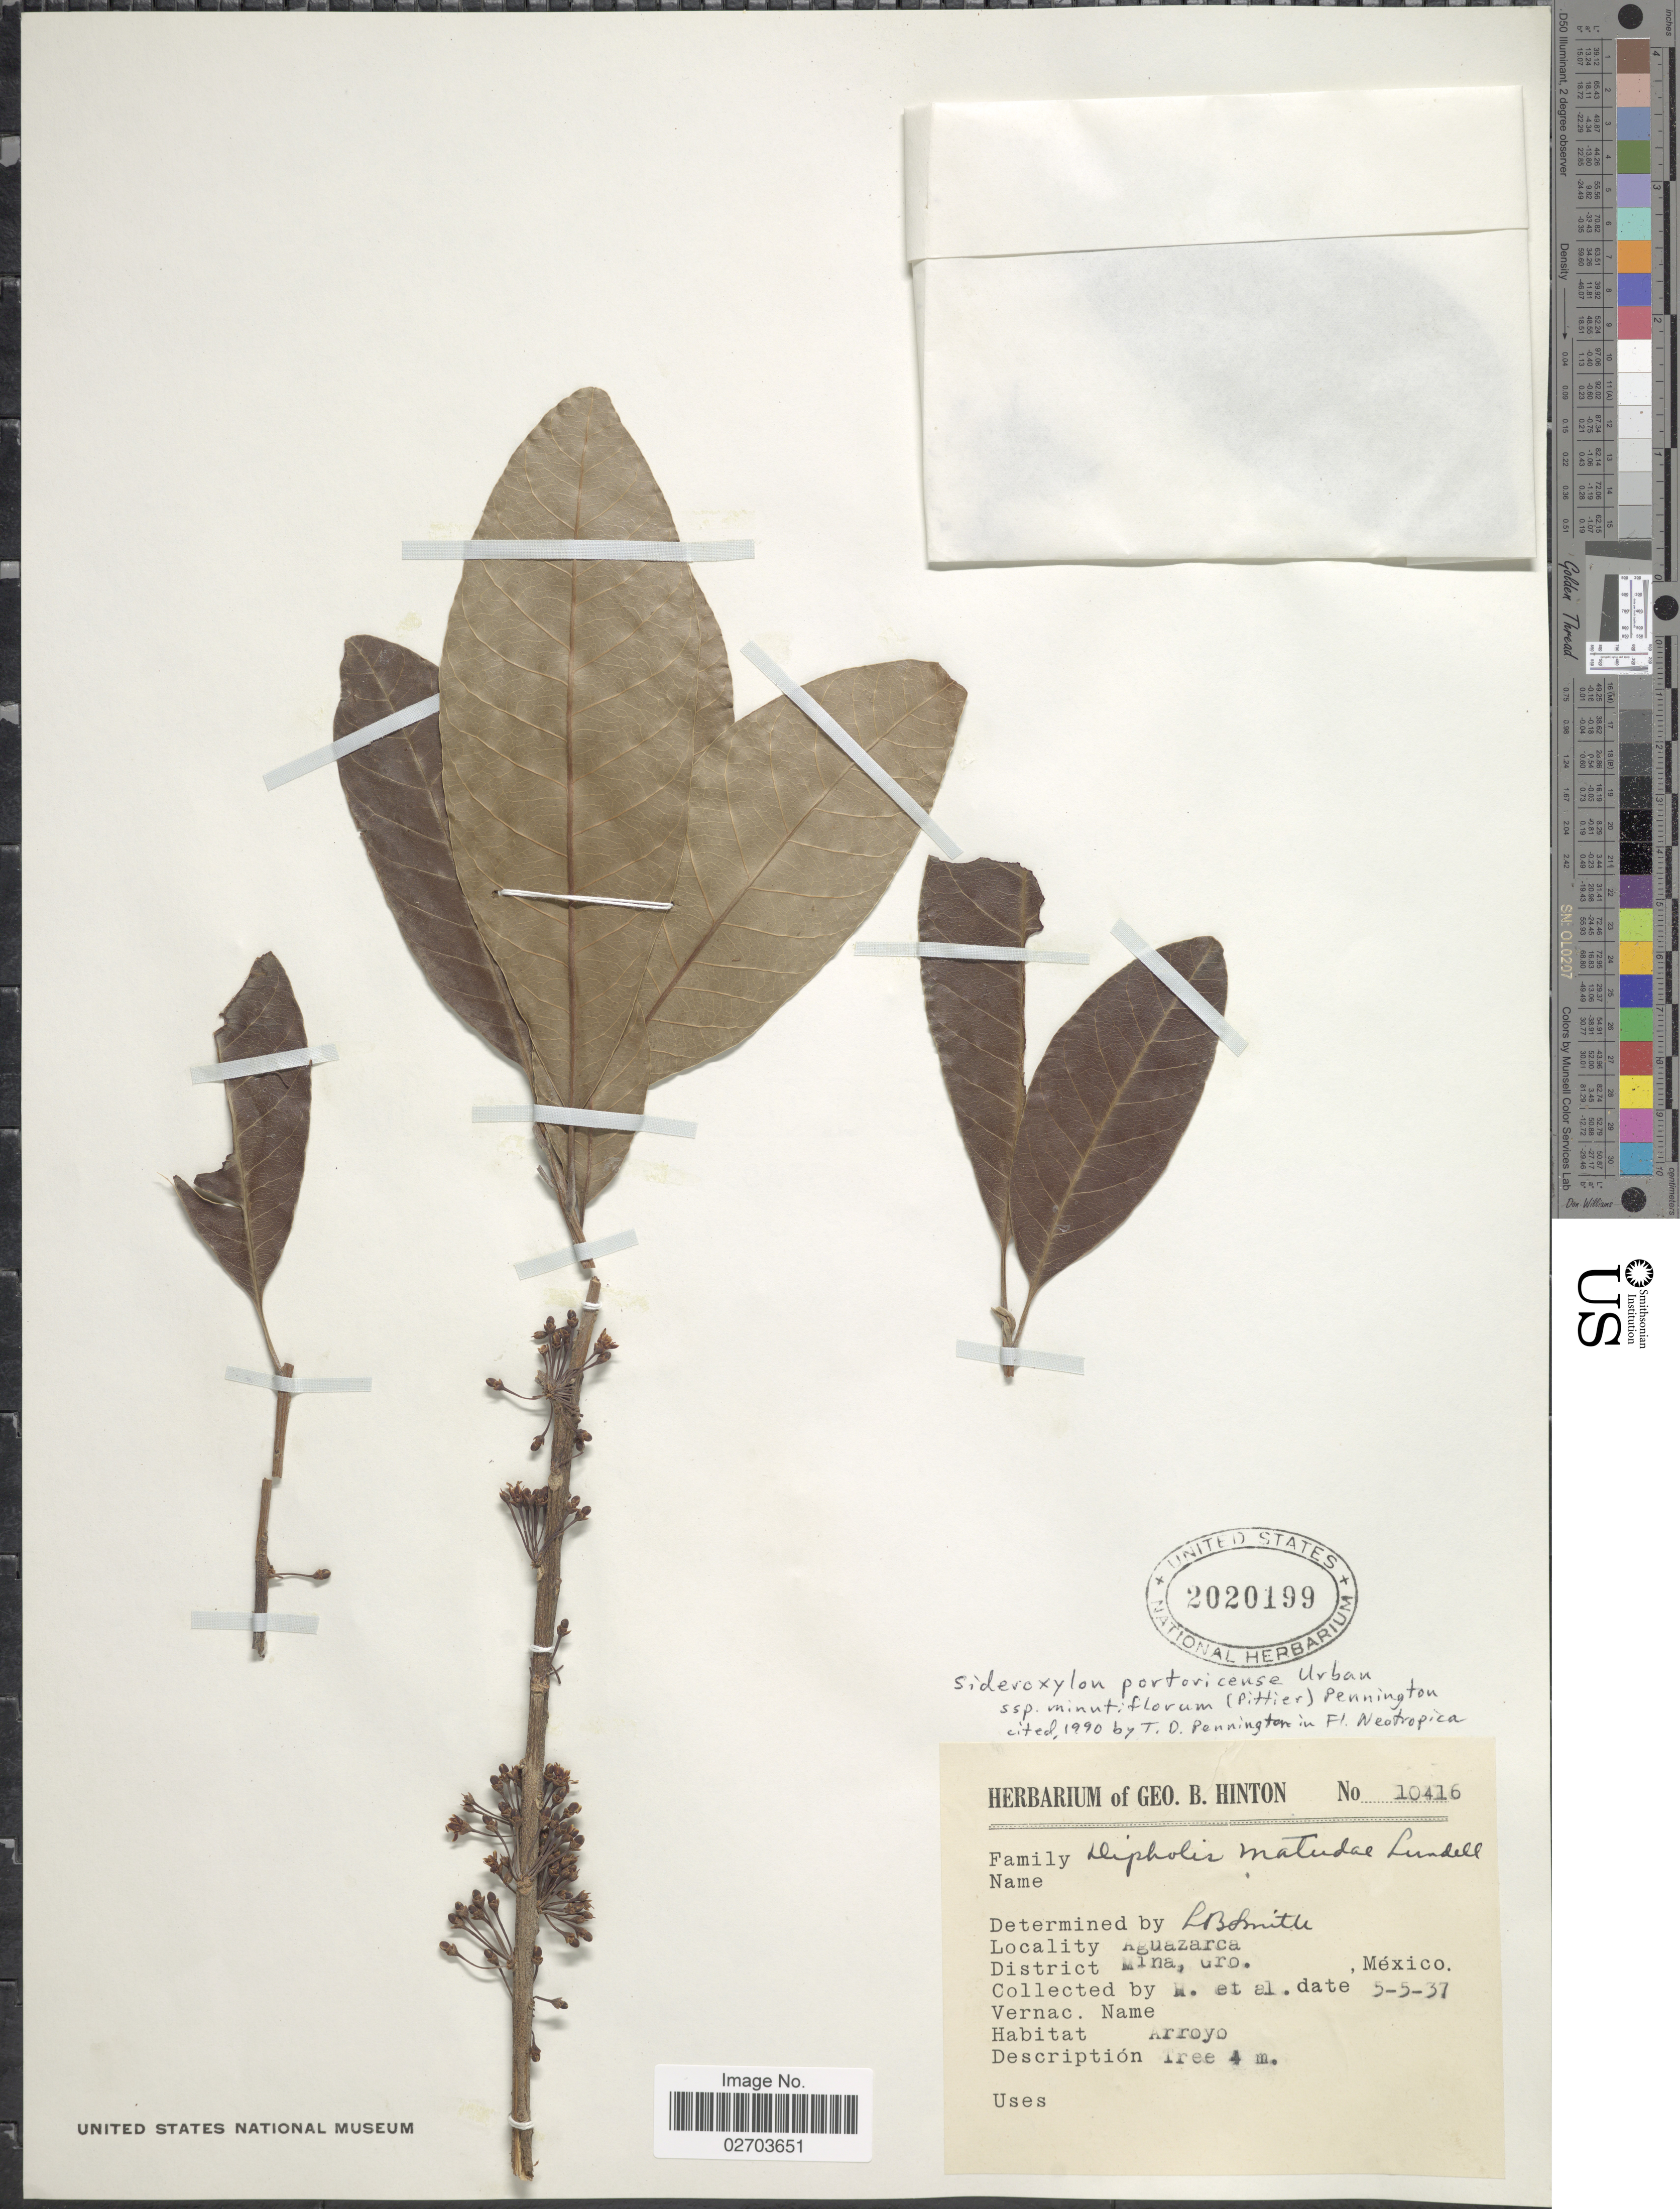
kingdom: Plantae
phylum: Tracheophyta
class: Magnoliopsida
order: Ericales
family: Sapotaceae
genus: Sideroxylon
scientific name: Sideroxylon portoricense subsp. minutiflorum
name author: (Pittier) T.D. Penn.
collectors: G. B. Hinton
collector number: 10416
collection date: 1937-05-05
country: Mexico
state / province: Guerrero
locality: Aguazarca, District Mina, Gro.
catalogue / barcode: US 2020199